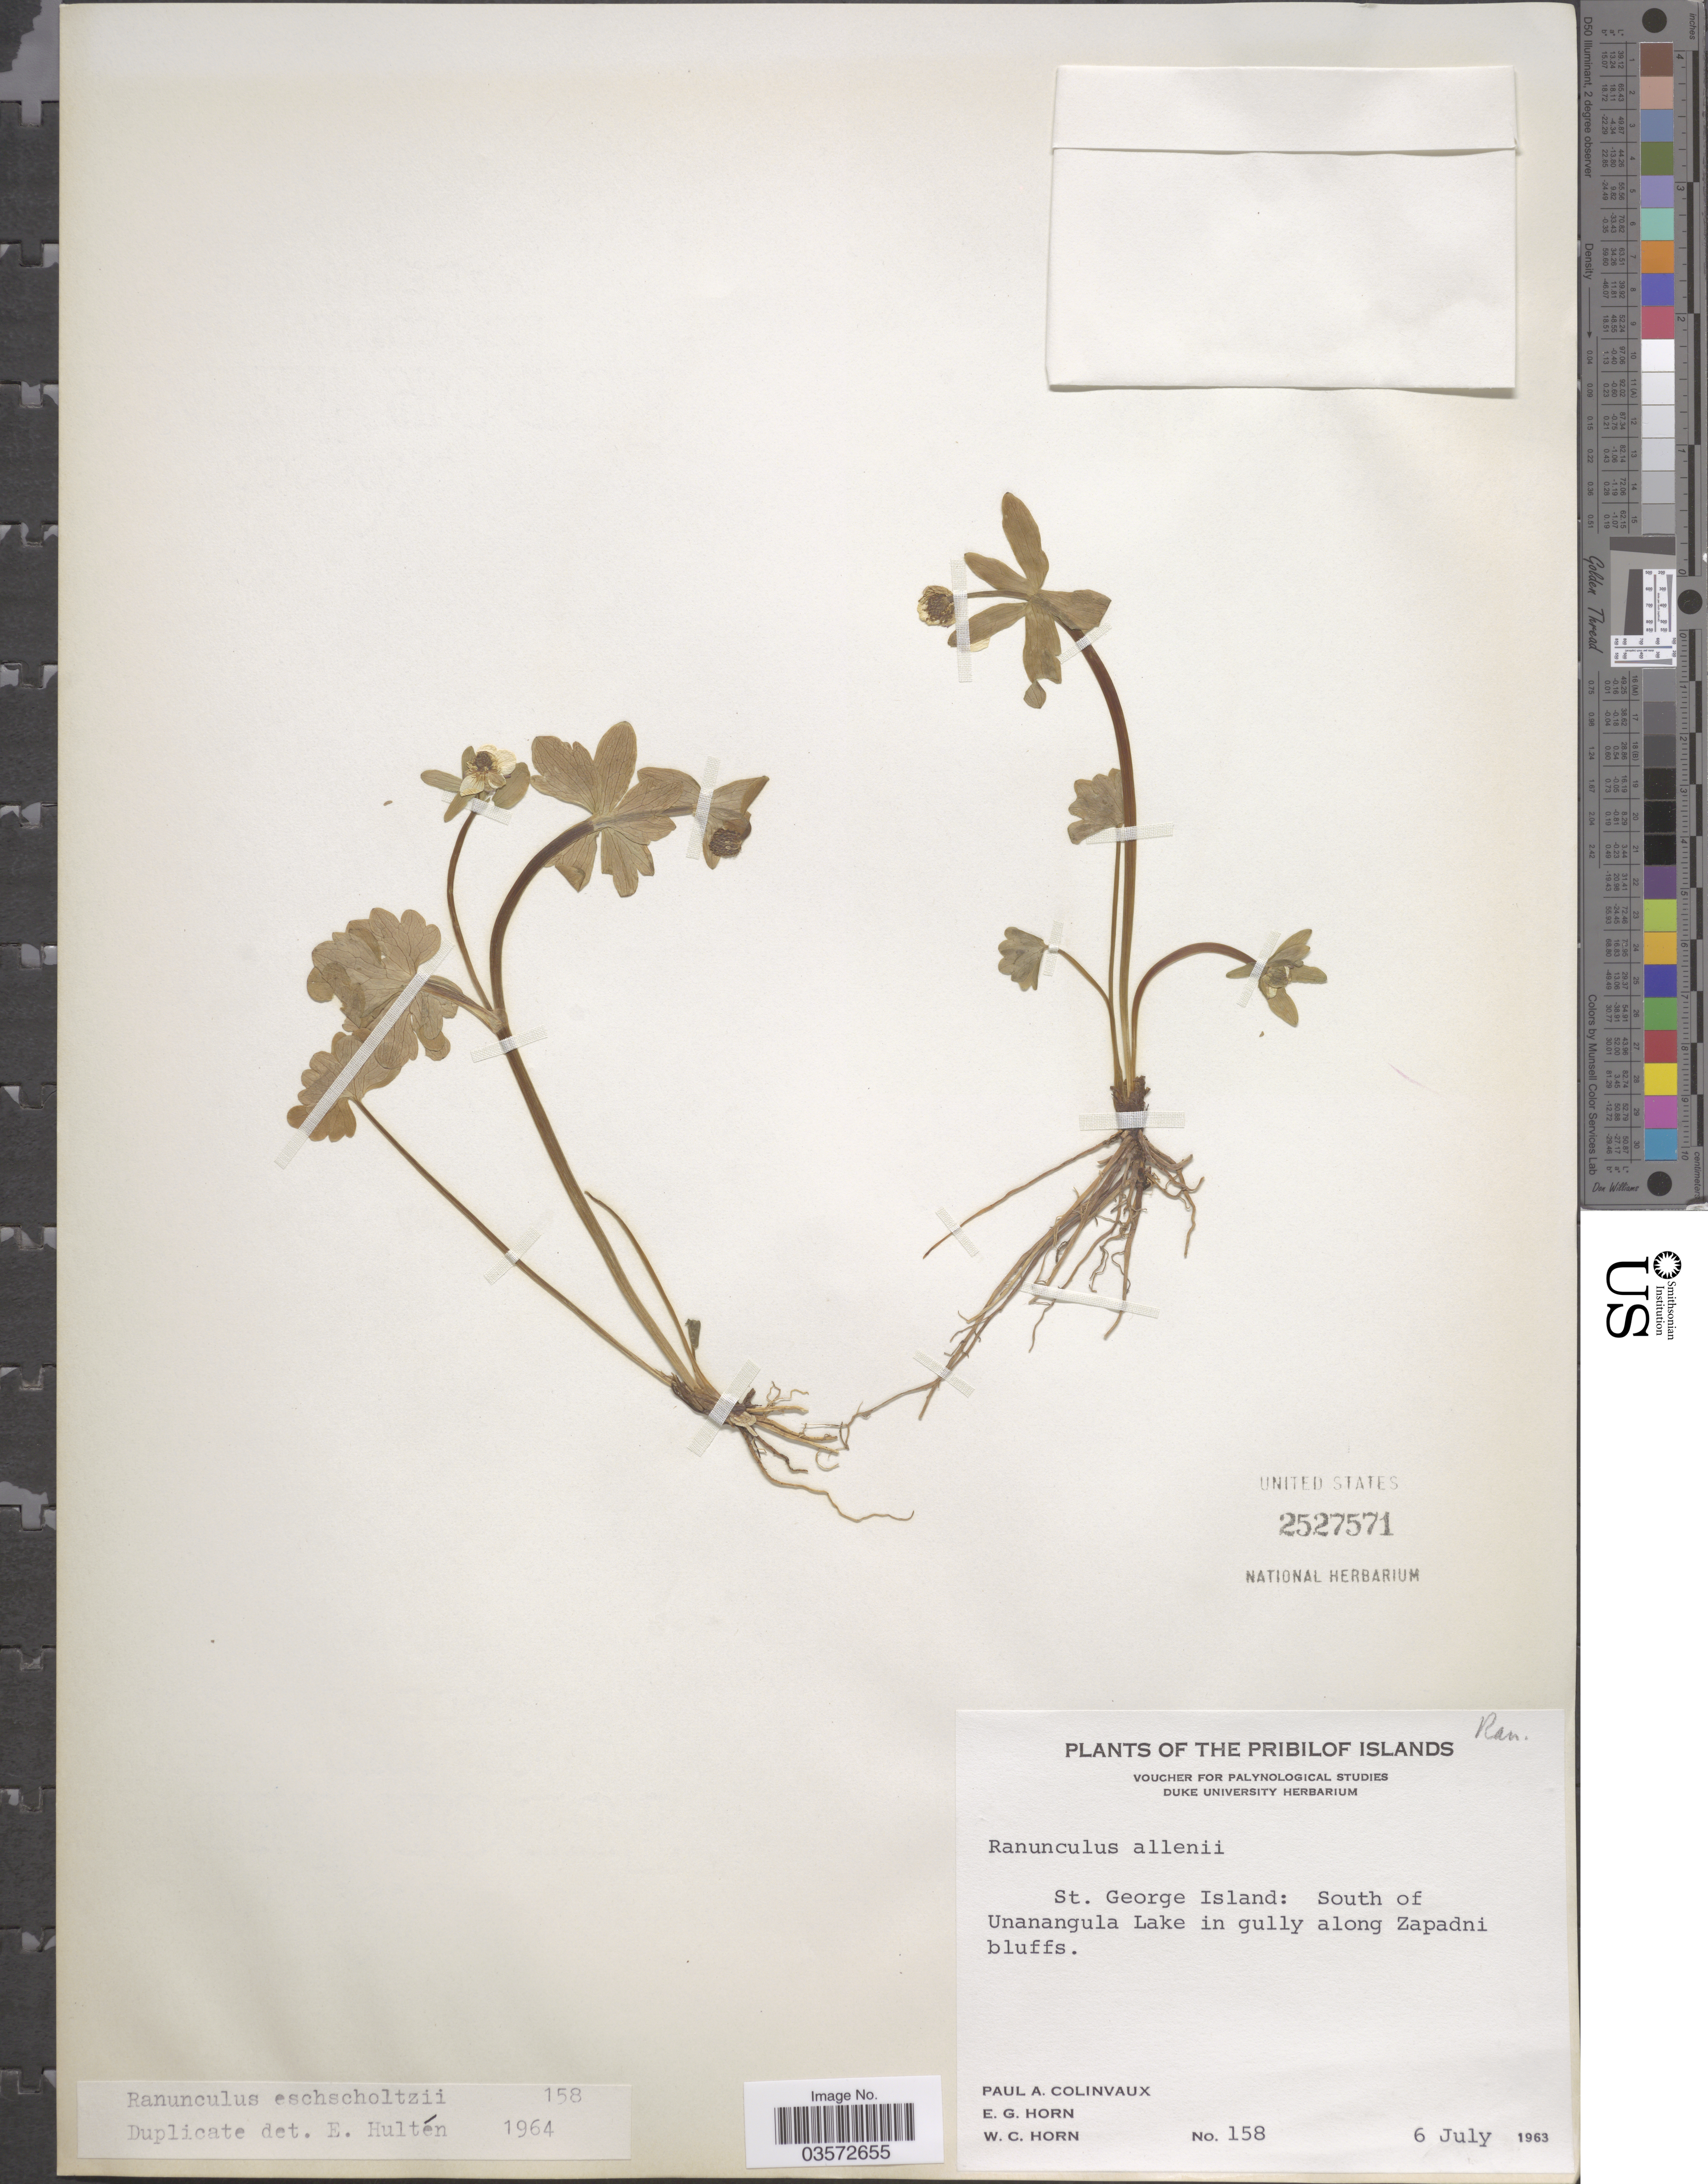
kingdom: Plantae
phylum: Tracheophyta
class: Magnoliopsida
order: Ranunculales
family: Ranunculaceae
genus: Ranunculus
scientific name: Ranunculus eschscholtzii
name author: Schltdl.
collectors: P. Colinvaux, E. Horn & W. Horn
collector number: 158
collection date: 1963-07-06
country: United States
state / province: Alaska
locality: The Pribilof Islands. St. George Island: South of Unanangula Lake in gully along Zapadni bluffs.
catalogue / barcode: US 2527571